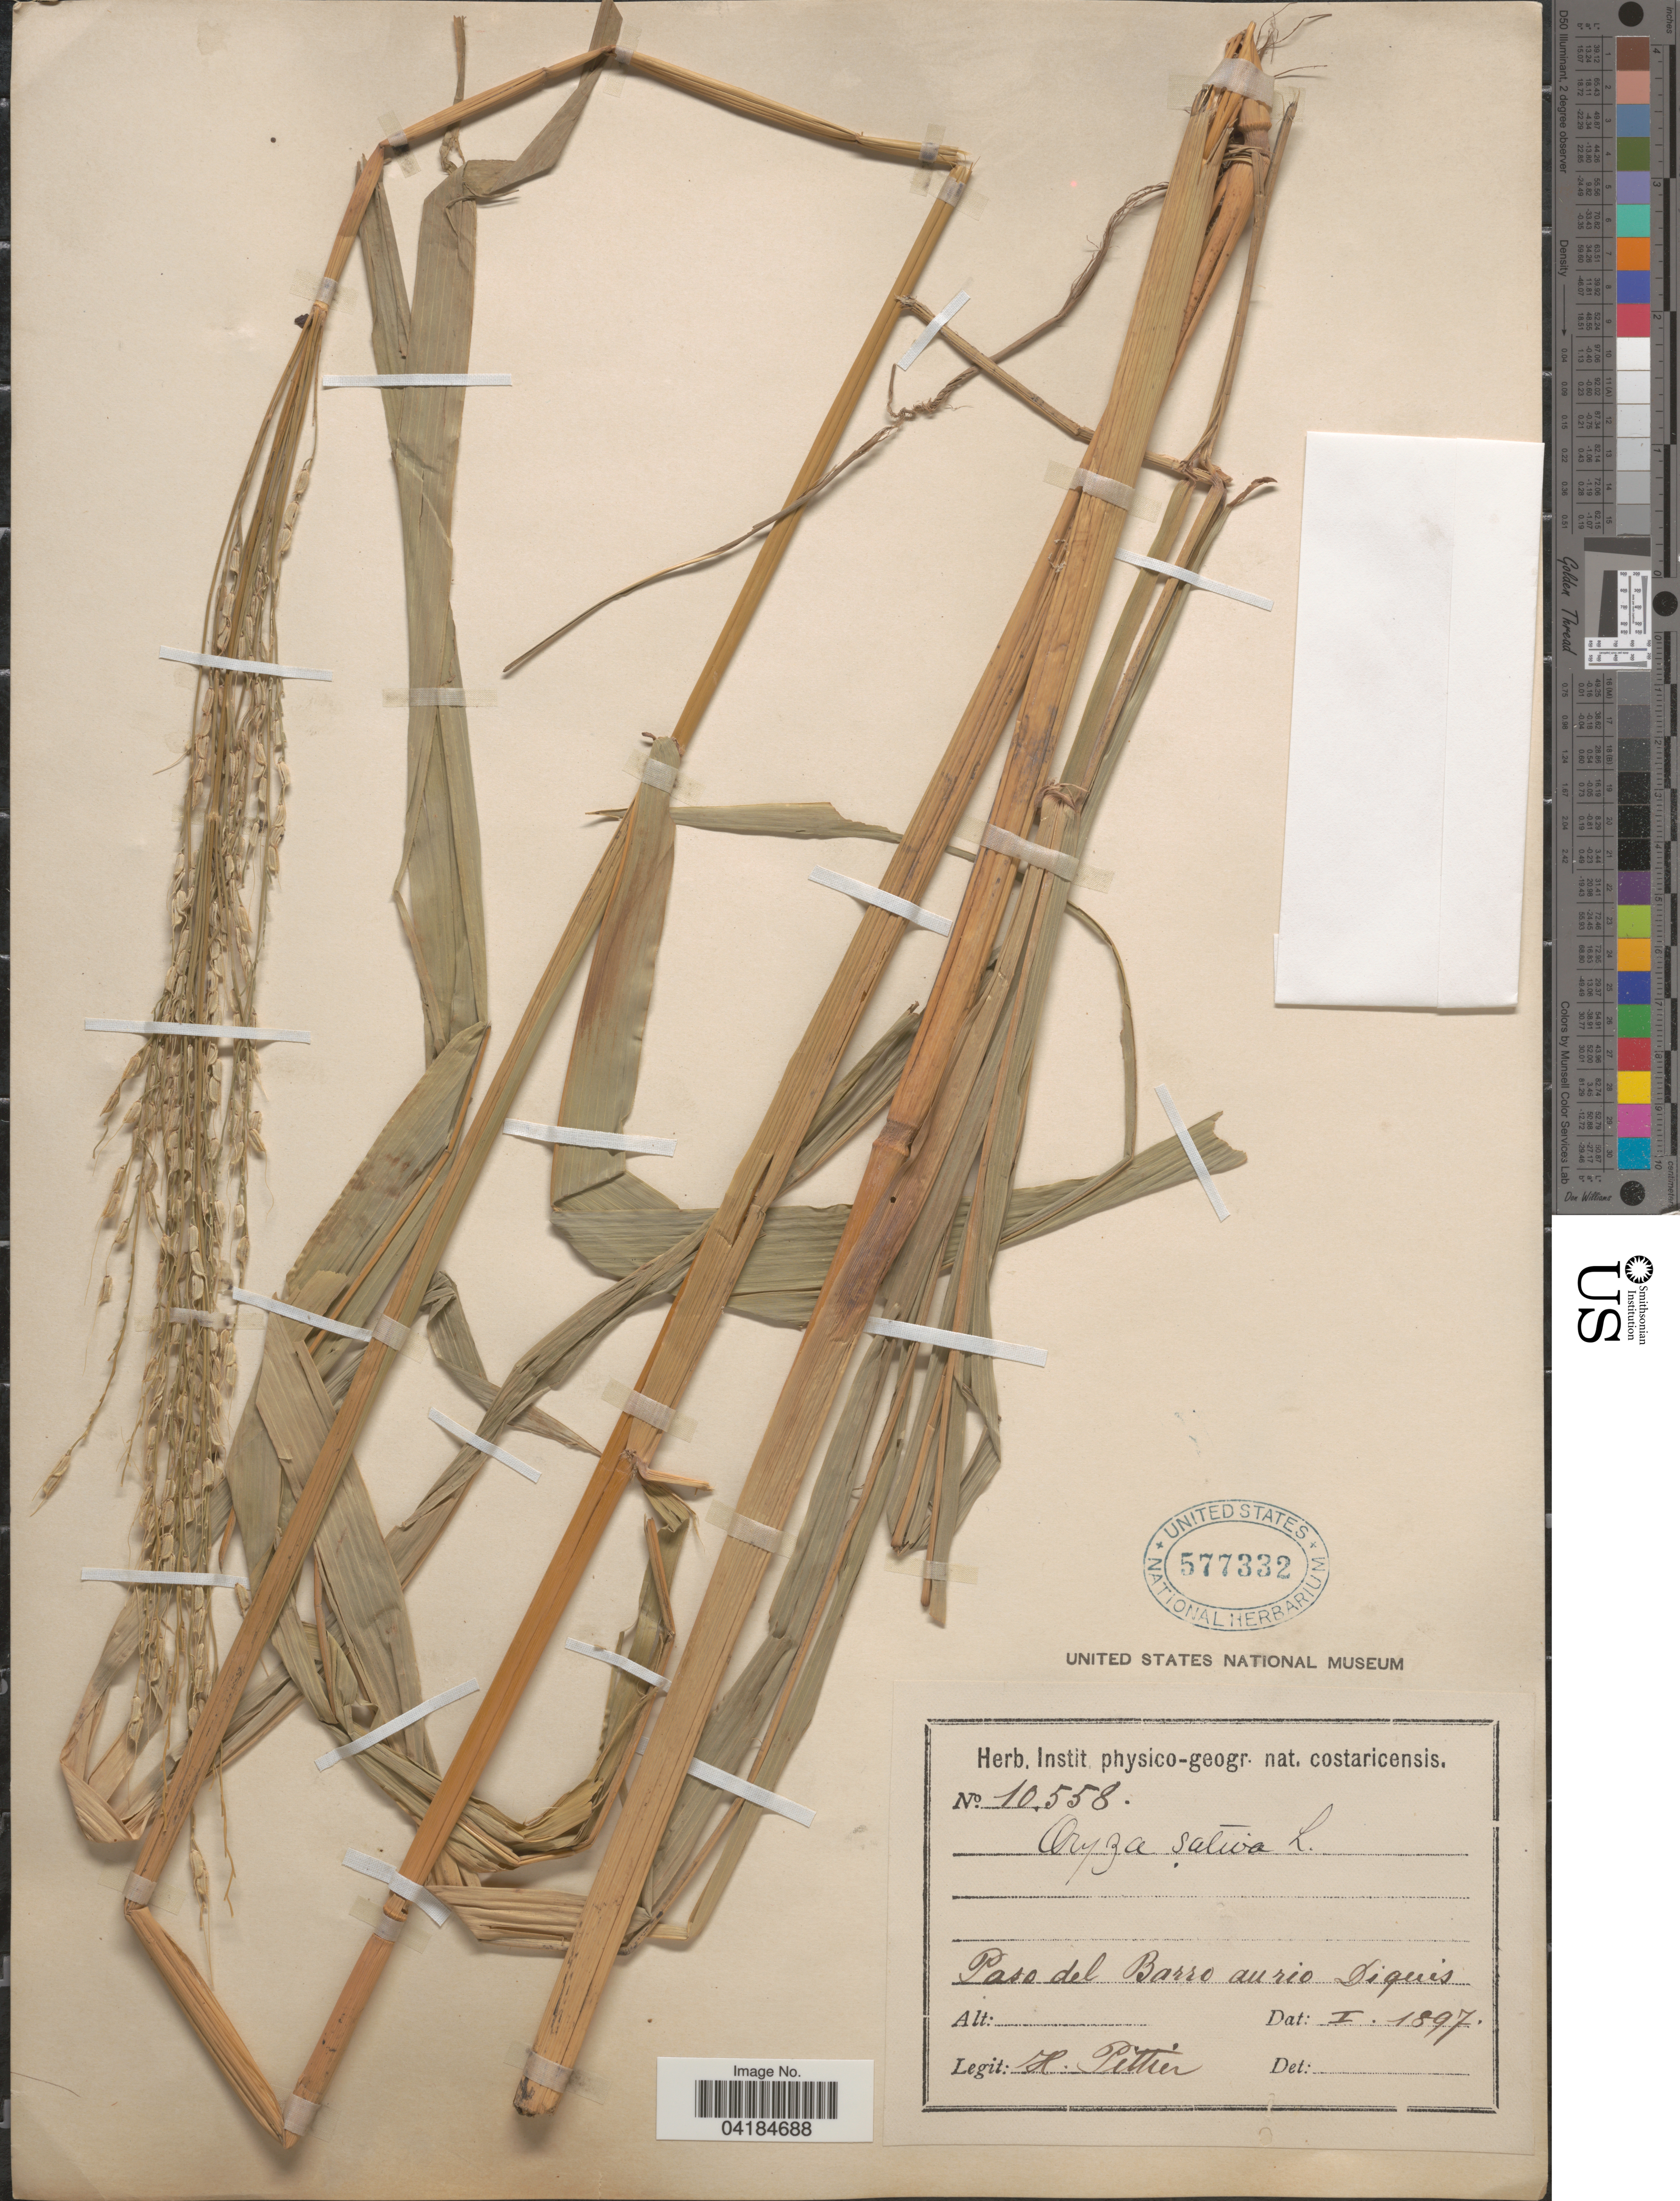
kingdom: Plantae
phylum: Tracheophyta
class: Liliopsida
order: Poales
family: Poaceae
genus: Oryza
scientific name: Oryza sativa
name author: L.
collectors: H. F. Pittier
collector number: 10558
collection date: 1897-01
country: Costa Rica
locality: Costaricensis. Paso del Barrp au rio Diquis.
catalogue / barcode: US 577332